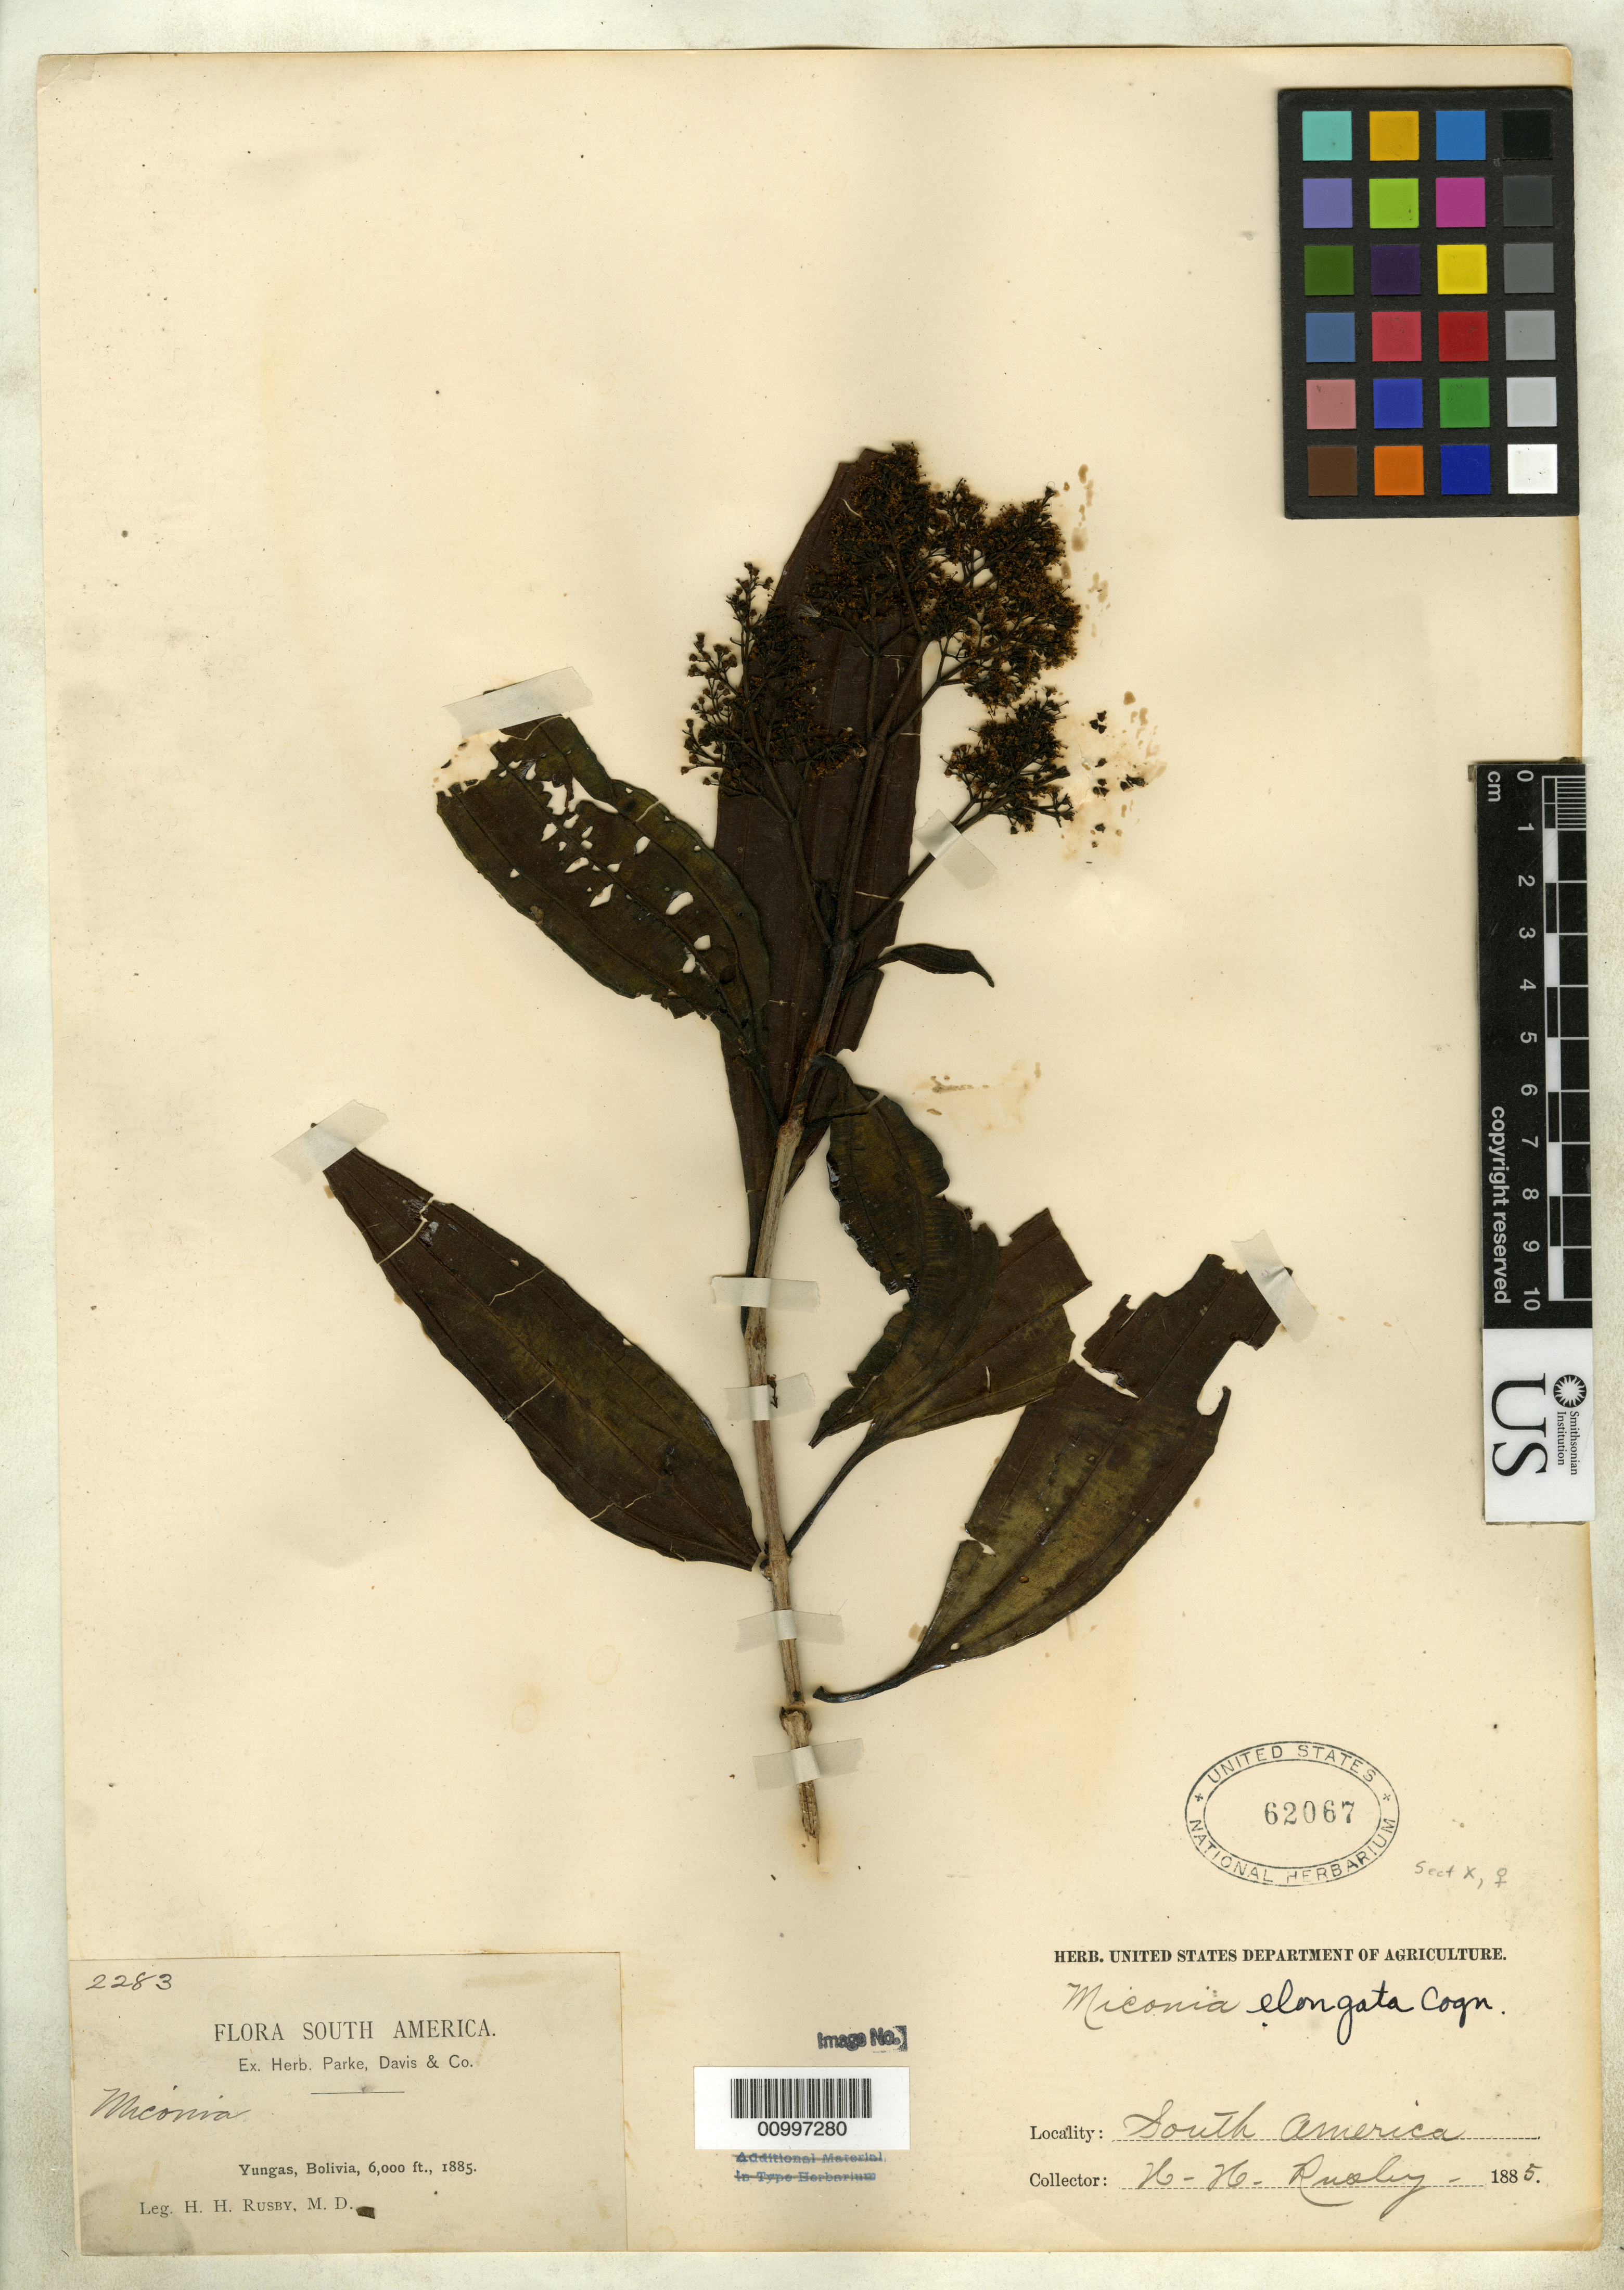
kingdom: Plantae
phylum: Tracheophyta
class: Magnoliopsida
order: Myrtales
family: Melastomataceae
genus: Miconia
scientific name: Miconia elongata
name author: Cogn.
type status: Isotype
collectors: H. H. Rusby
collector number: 2283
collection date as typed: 1885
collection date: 1885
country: Bolivia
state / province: La Paz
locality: Yungas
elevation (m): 1829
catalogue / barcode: US 62067